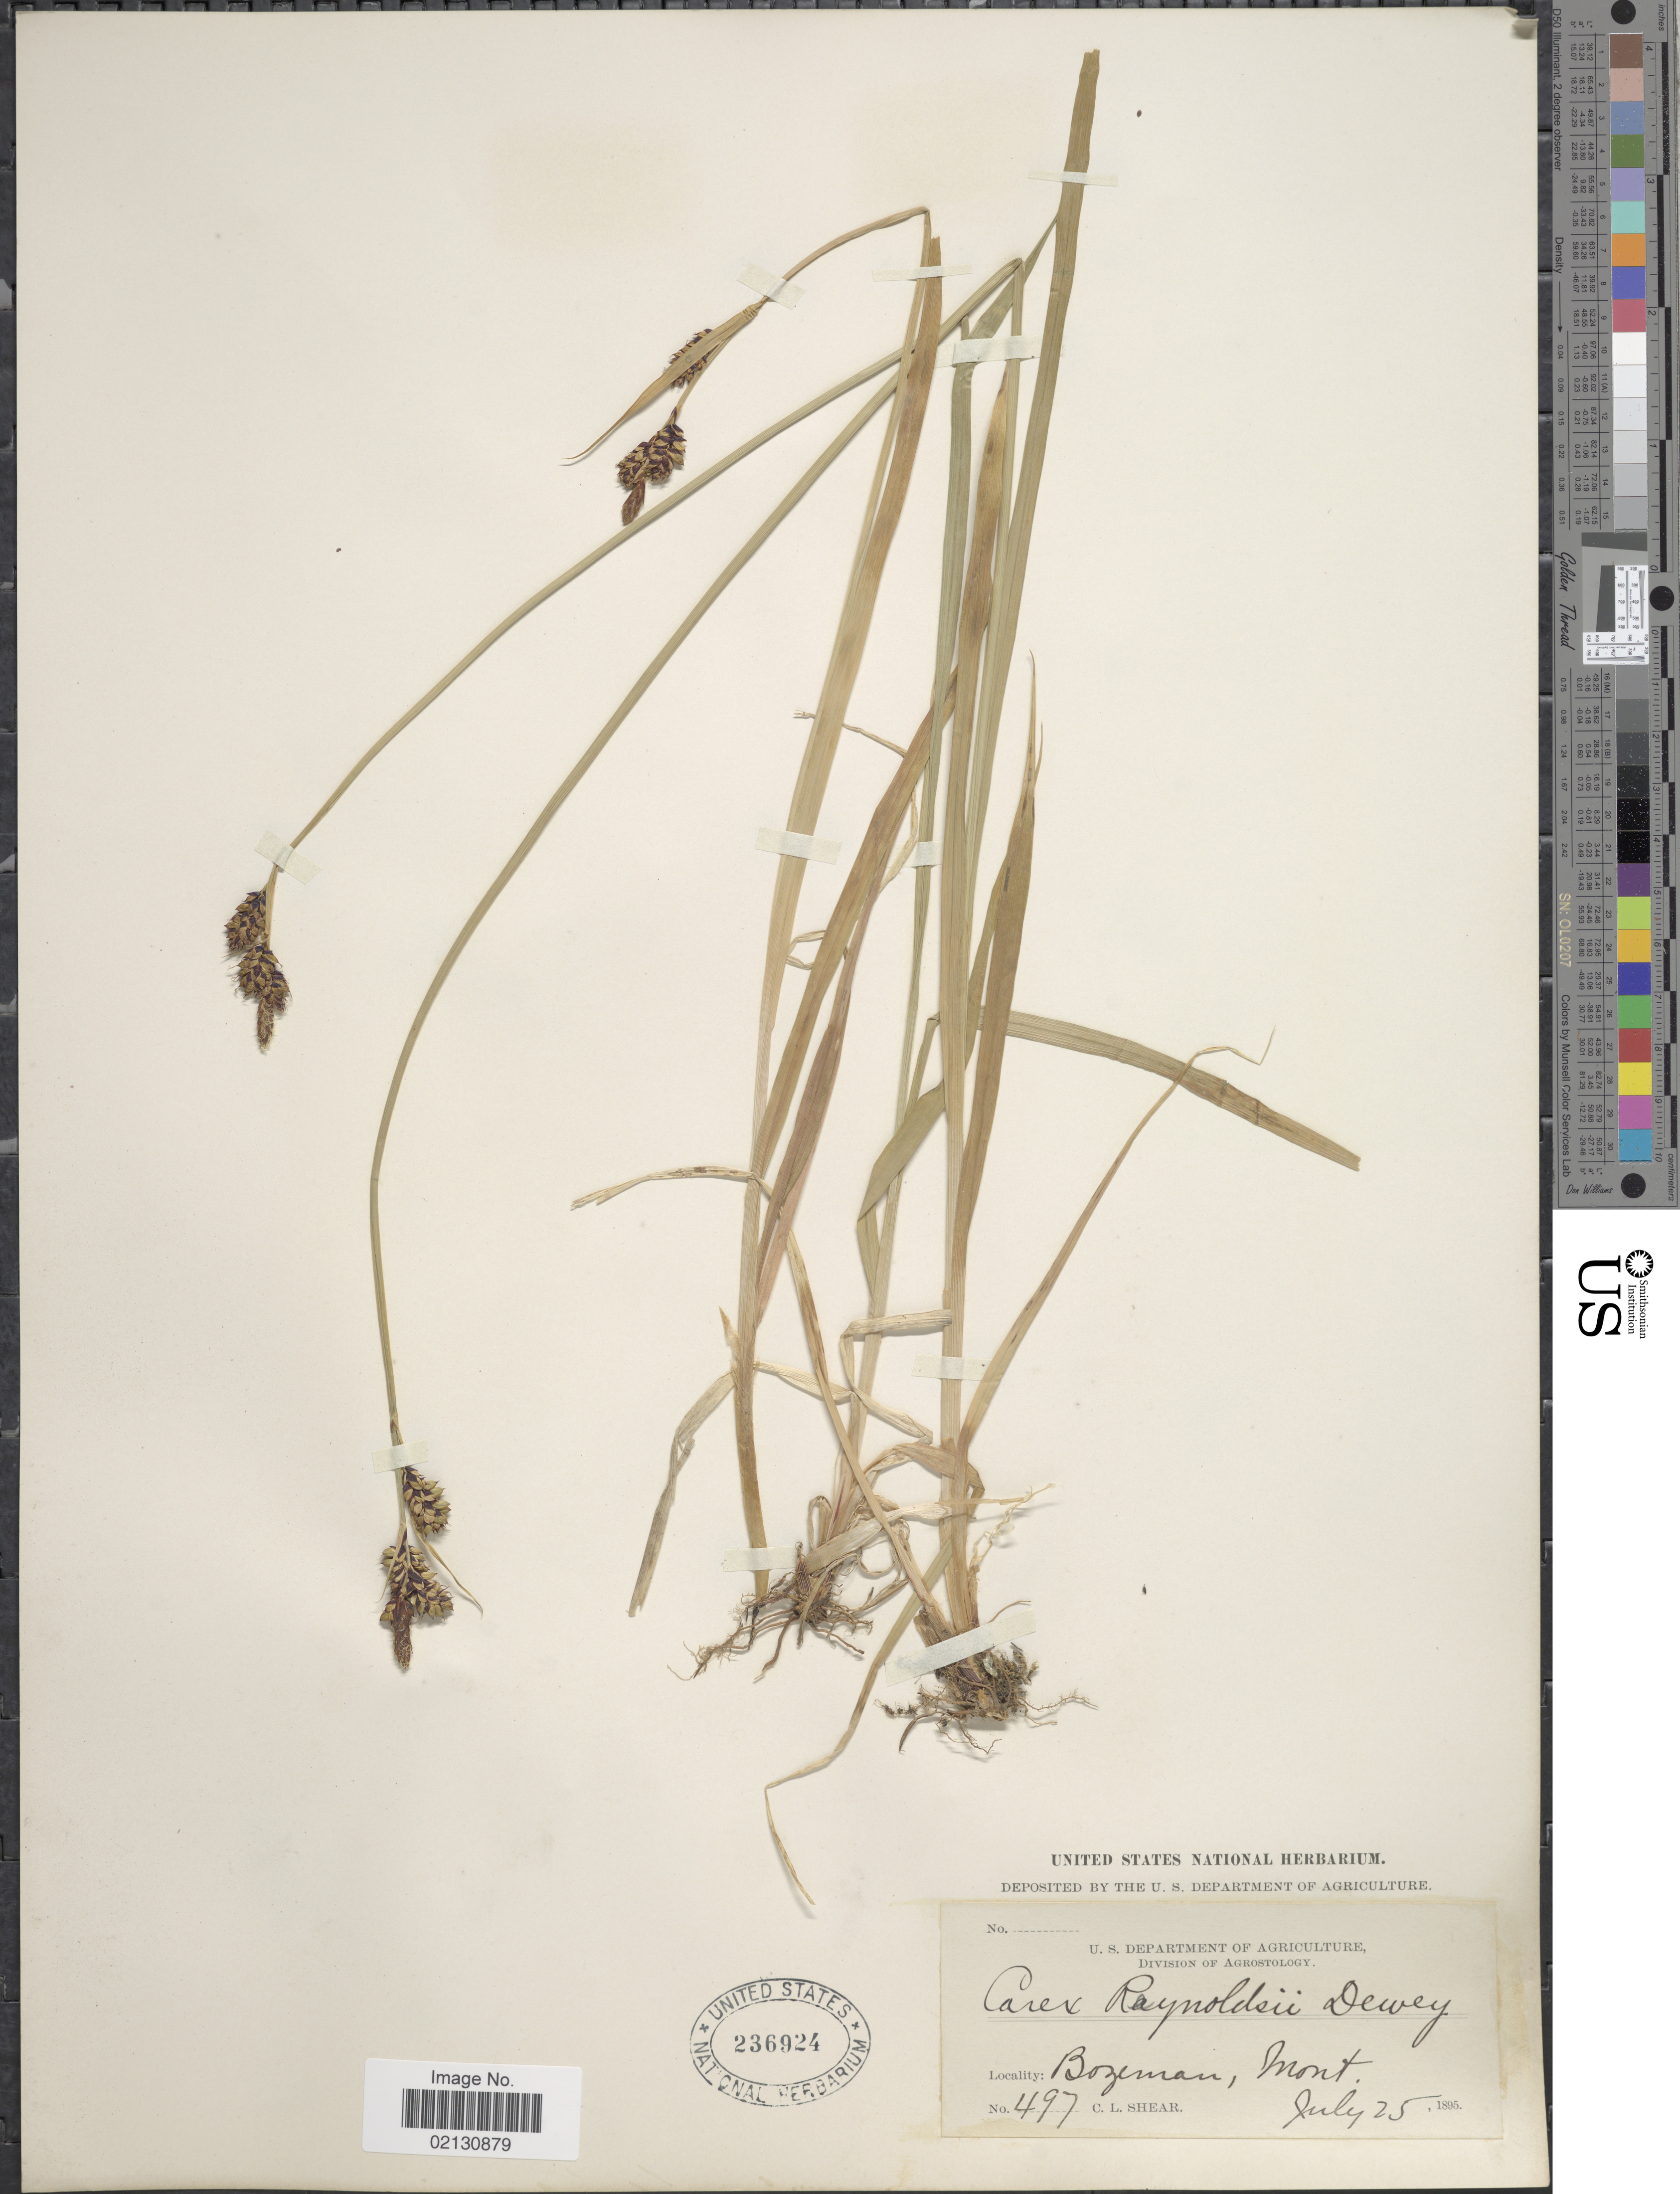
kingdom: Plantae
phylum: Tracheophyta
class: Liliopsida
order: Poales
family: Cyperaceae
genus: Carex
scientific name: Carex raynoldsii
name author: Dewey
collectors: C. L. Shear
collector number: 497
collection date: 1895-07-25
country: United States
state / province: Montana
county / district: Gallatin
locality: Bozeman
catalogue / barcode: US 236924